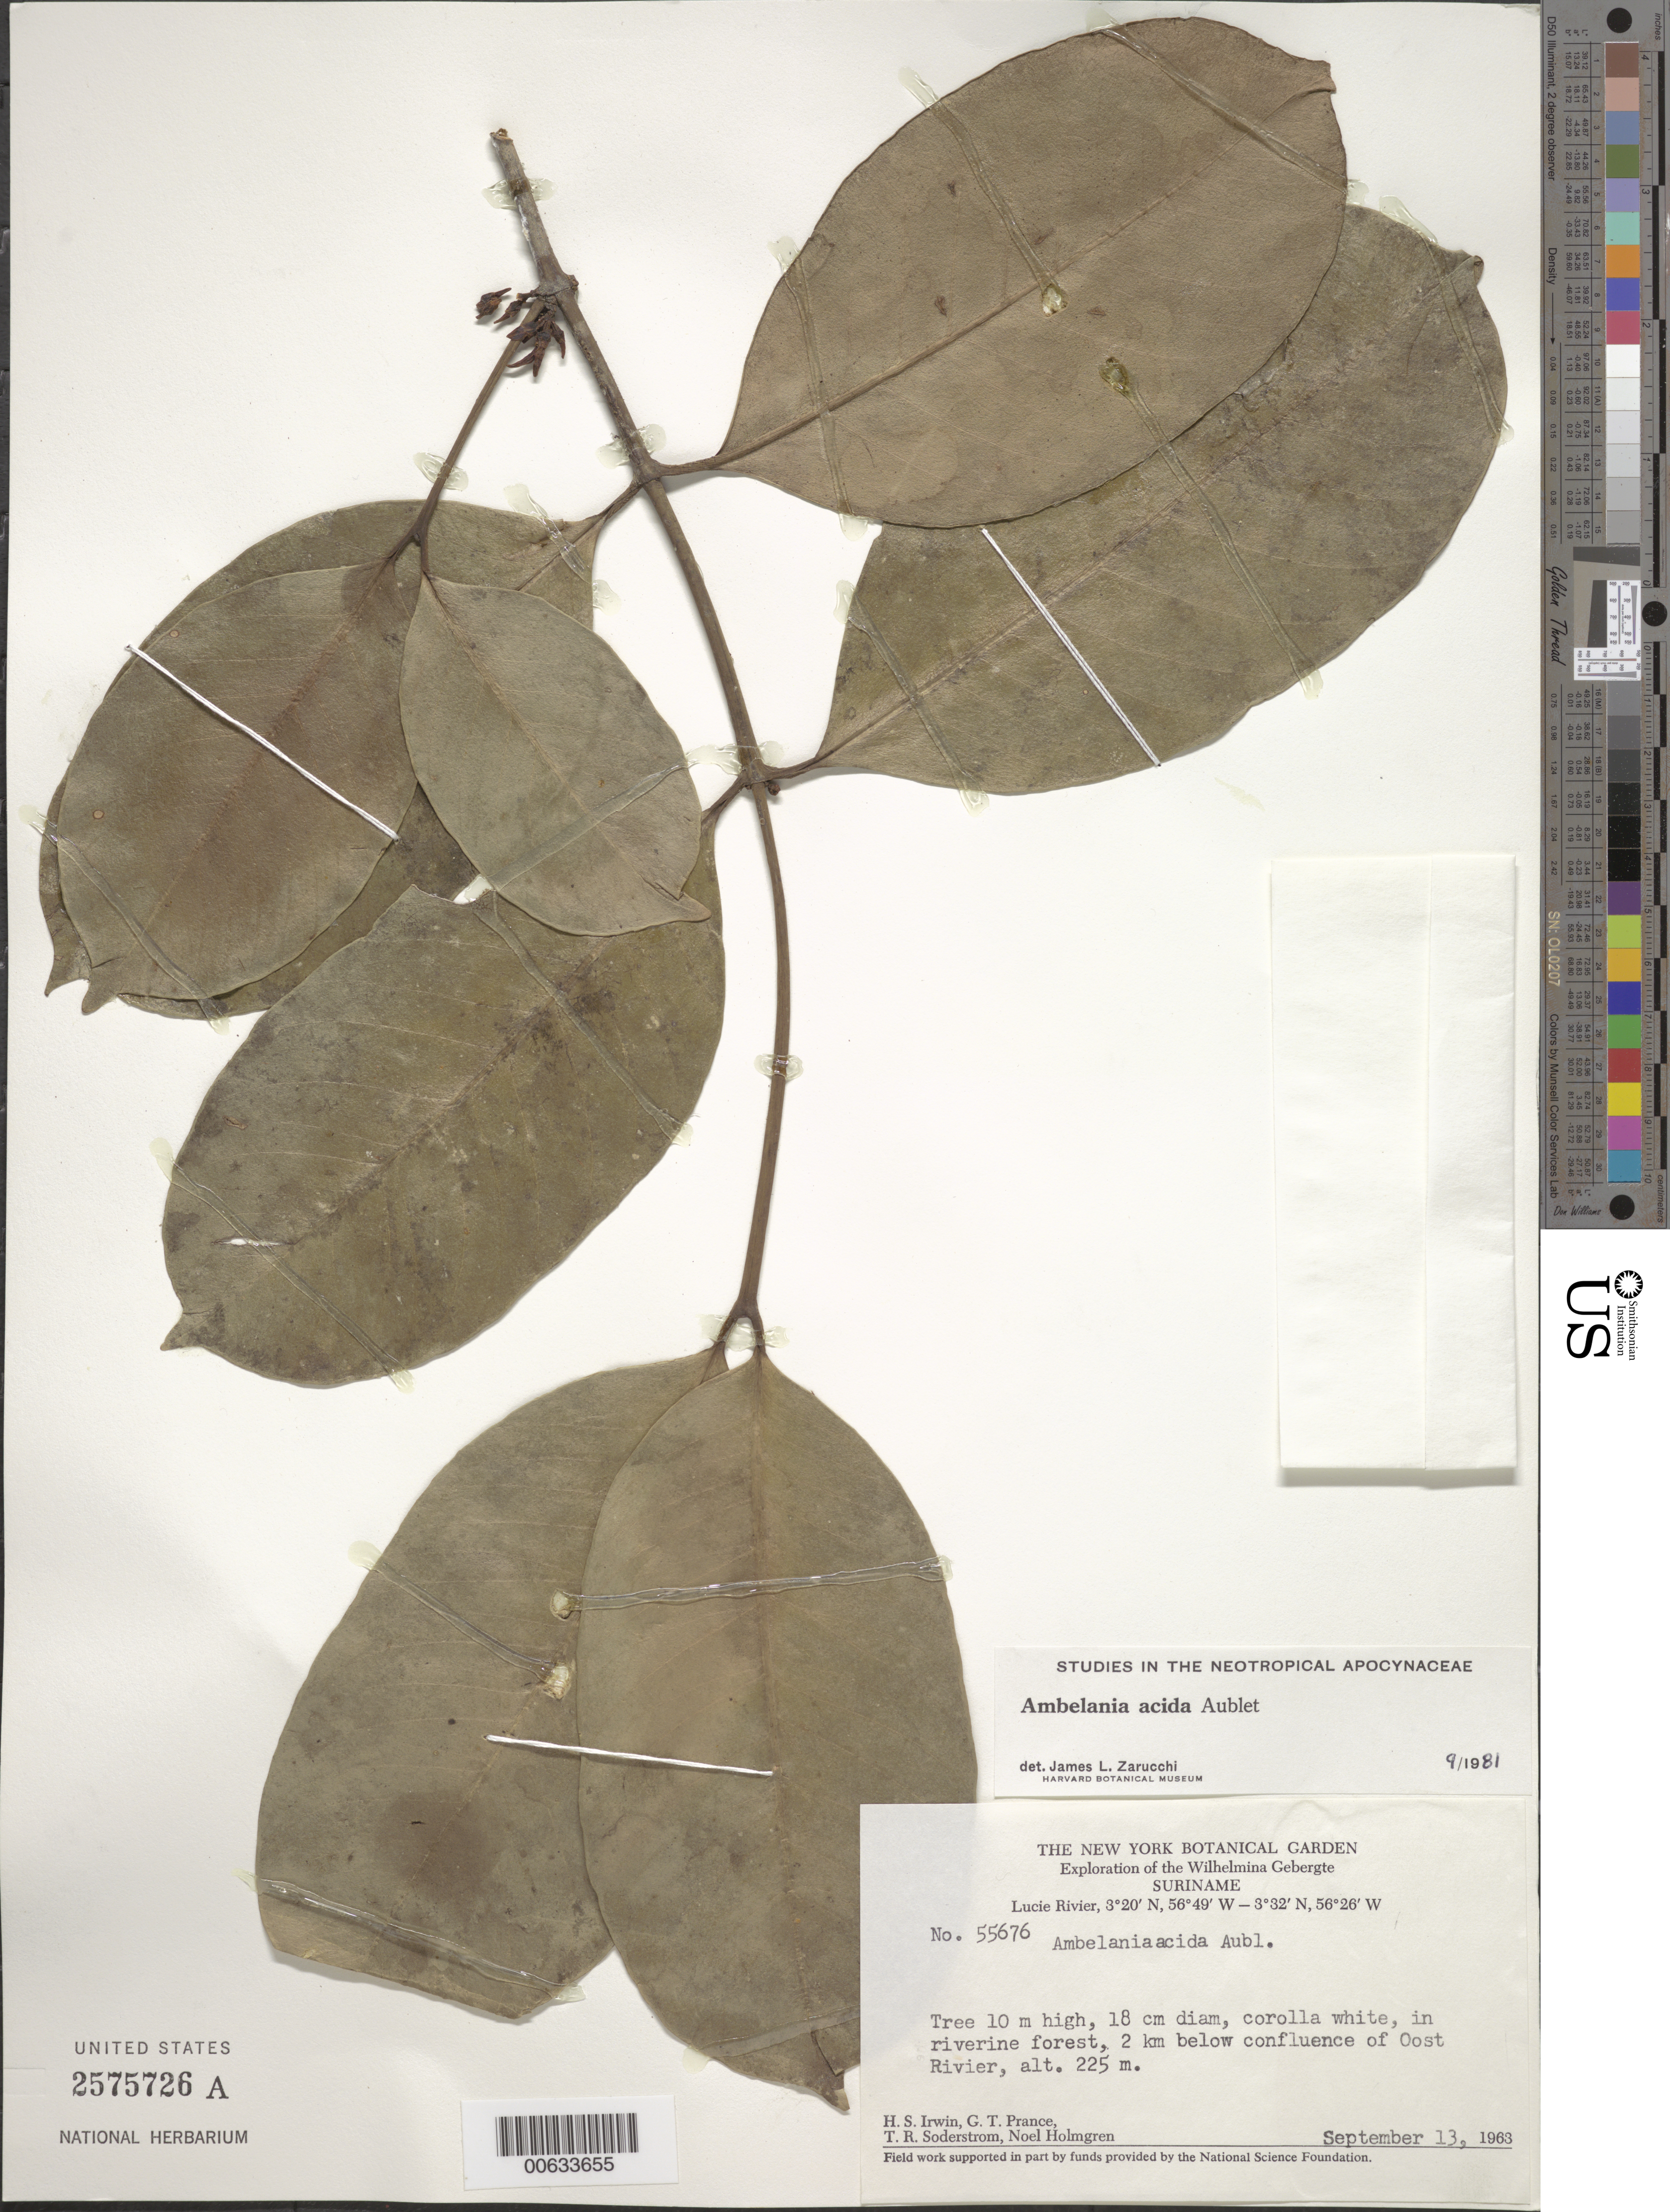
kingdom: Plantae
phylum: Tracheophyta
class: Magnoliopsida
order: Gentianales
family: Apocynaceae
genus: Ambelania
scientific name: Ambelania acida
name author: Aubl.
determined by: Zarucchi, J. L.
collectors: H. Irwin, G. T. Prance, T. R. Soderstrom & N. H. Holmgren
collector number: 55676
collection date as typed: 13-Sep-63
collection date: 1963-09-13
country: Suriname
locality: Lucie R., 2 km below confl. with Oost R., Wilhelmina Gebergte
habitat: Riverine forest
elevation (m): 225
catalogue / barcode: US 2575726A